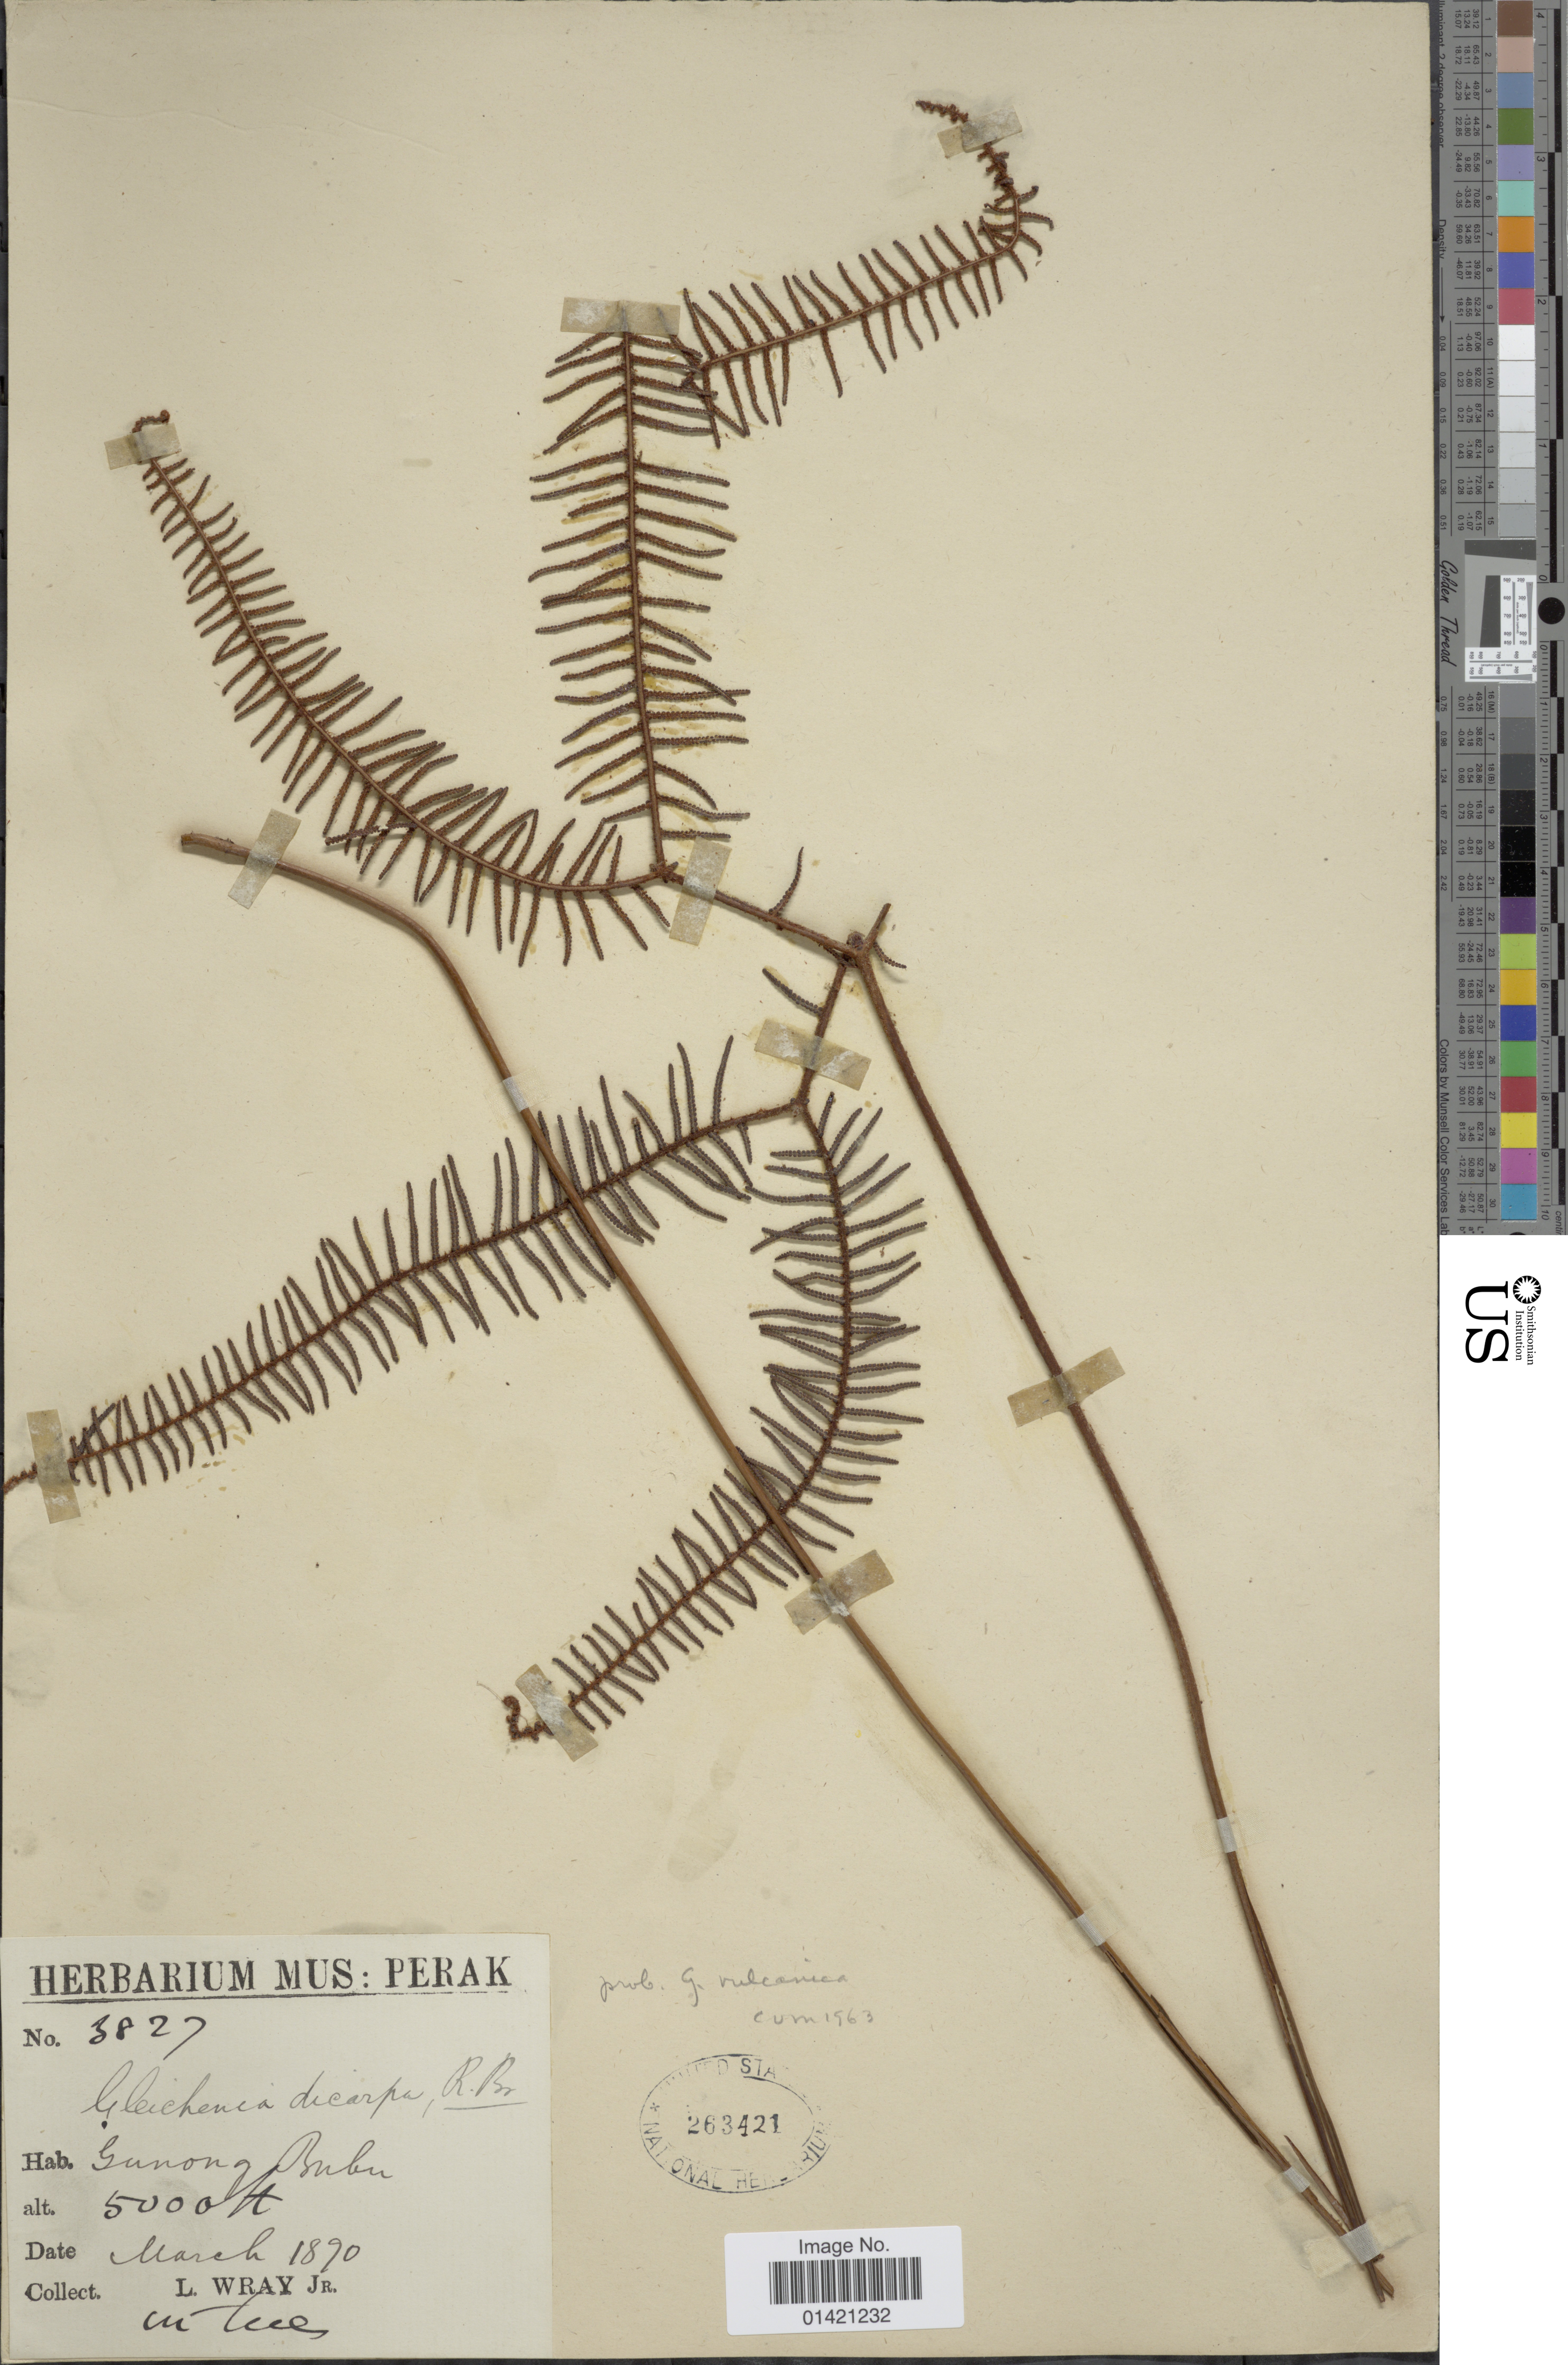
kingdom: Plantae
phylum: Tracheophyta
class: Polypodiopsida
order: Gleicheniales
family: Gleicheniaceae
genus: Gleichenia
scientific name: Gleichenia vulcanica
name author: Blume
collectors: L. Wray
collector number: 3827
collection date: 1890-03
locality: Gunong Bubu.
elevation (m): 1524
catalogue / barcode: US 263421